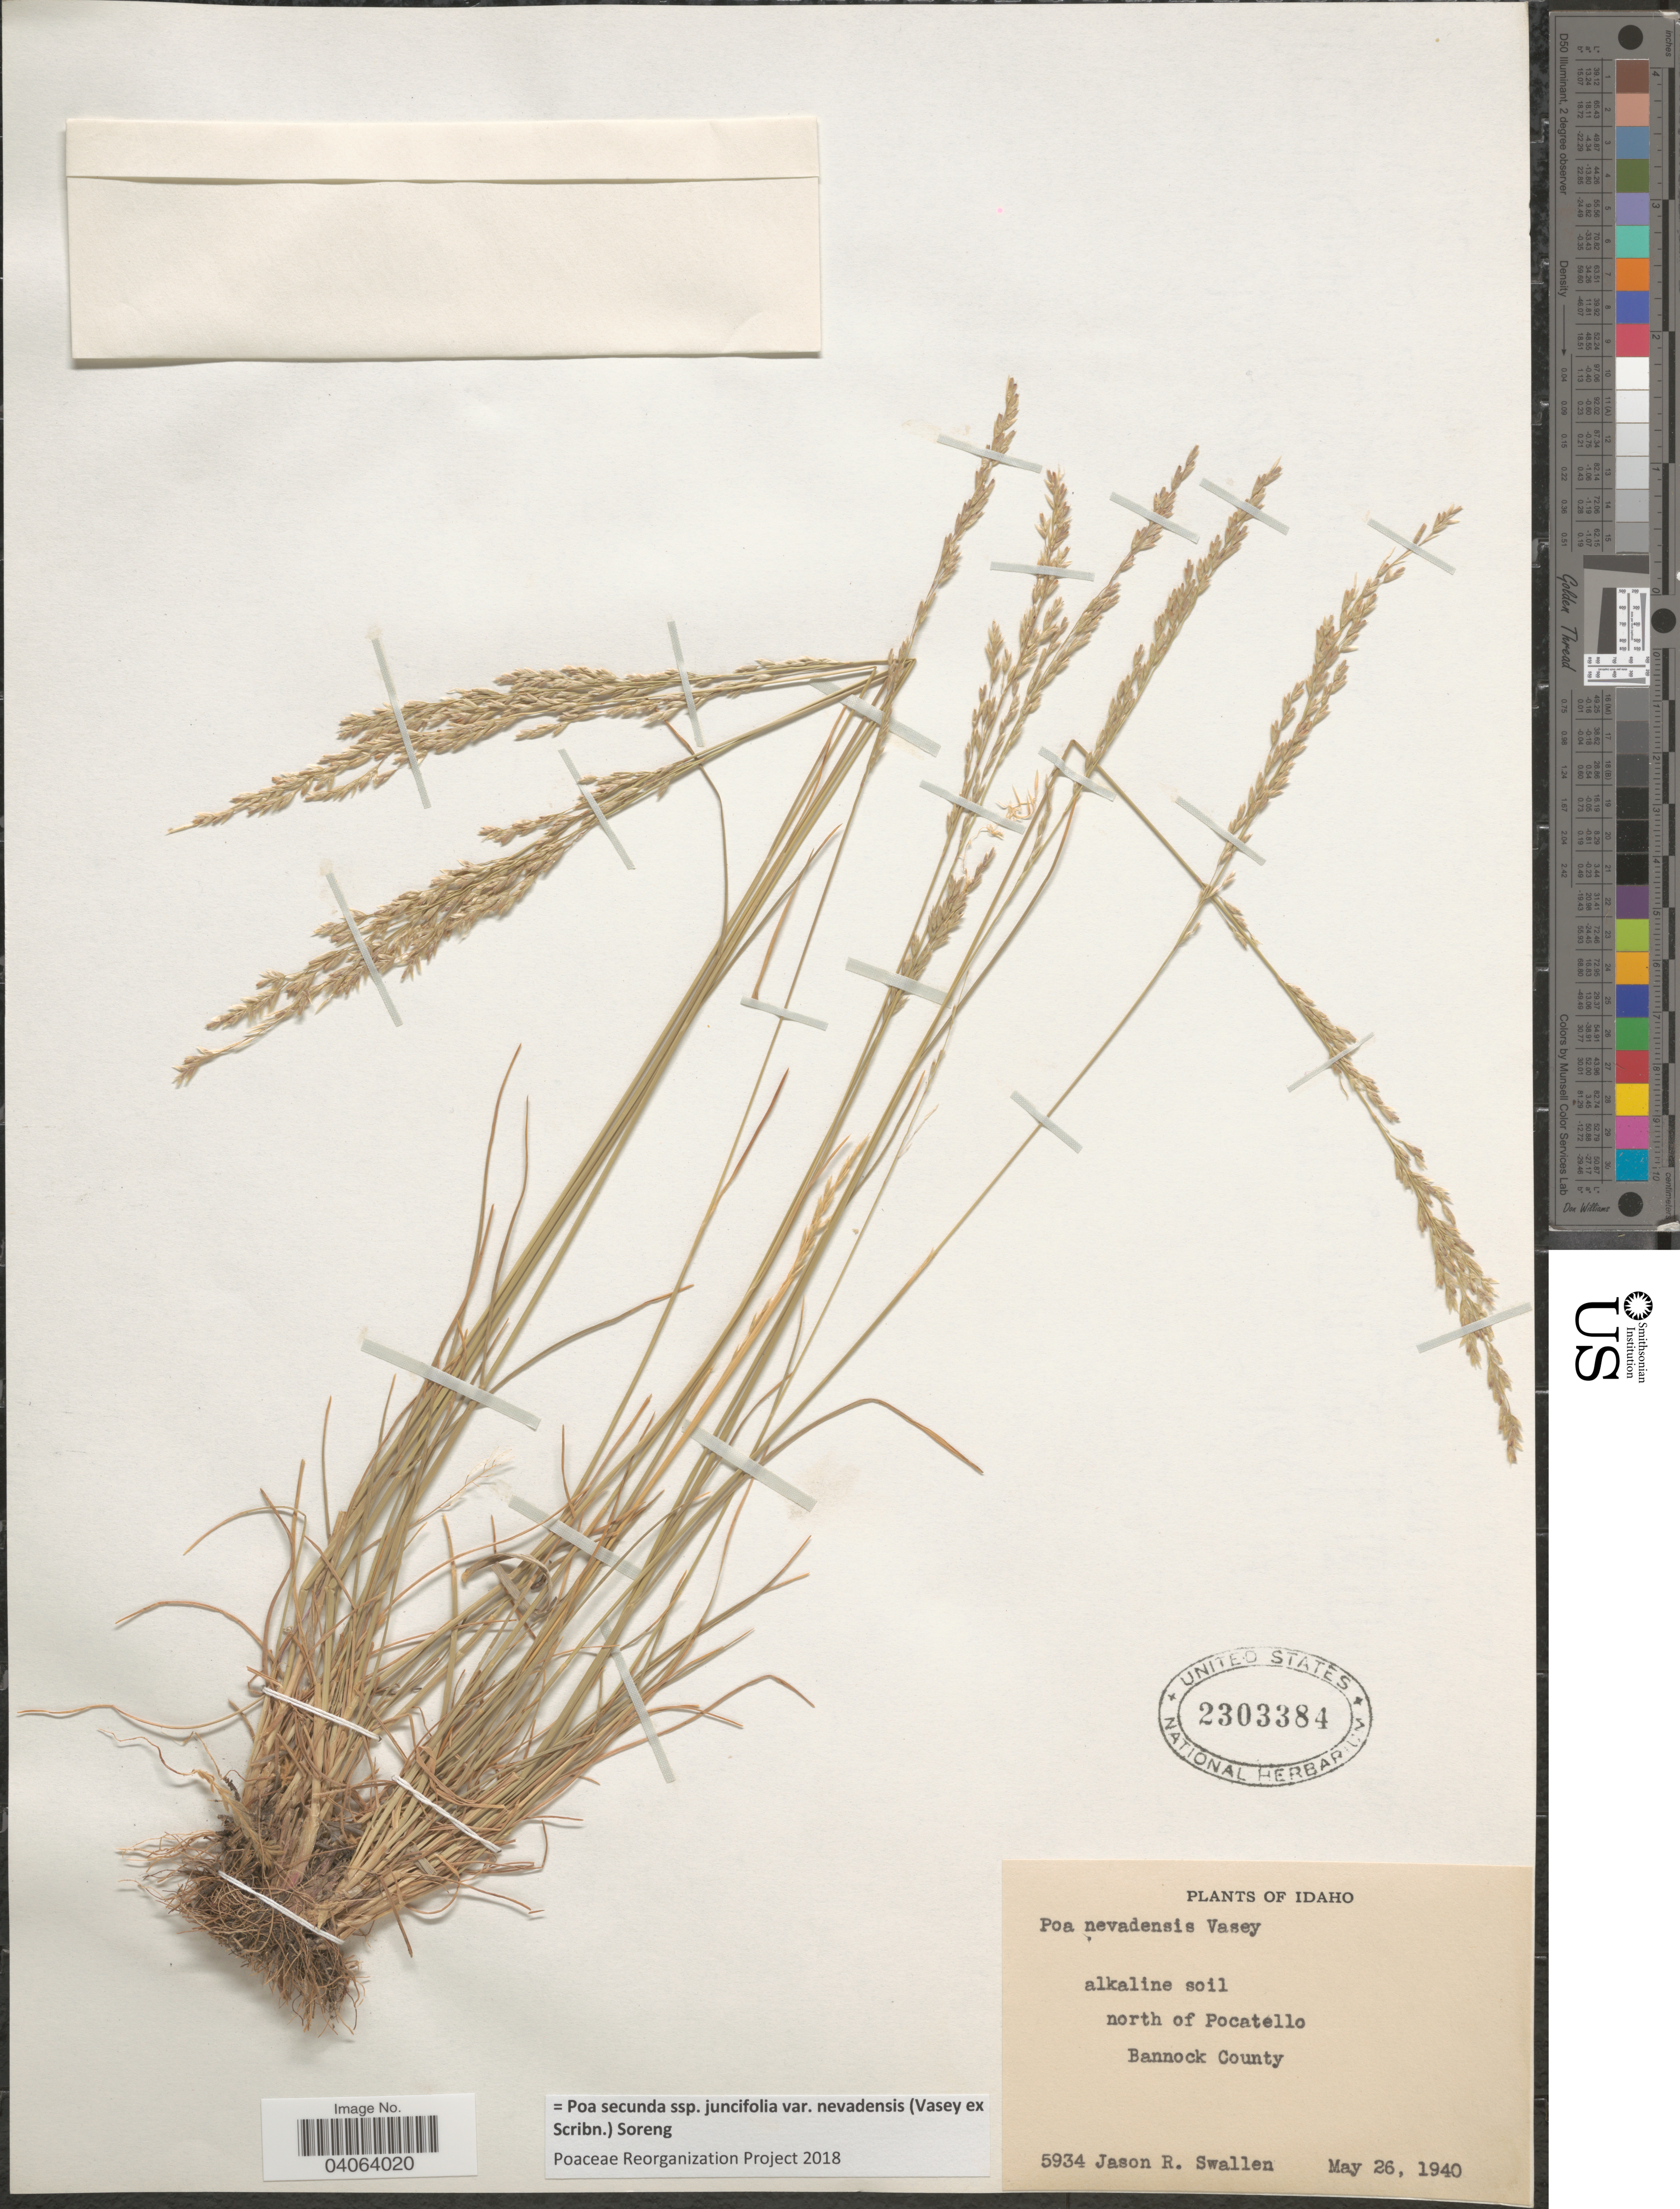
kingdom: Plantae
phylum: Tracheophyta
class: Liliopsida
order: Poales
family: Poaceae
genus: Poa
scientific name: Poa secunda subsp. juncifolia var. nevadensis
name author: (Vasey ex Scribn.) Soreng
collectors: J. R. Swallen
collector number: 5934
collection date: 1940-05-26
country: United States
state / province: Idaho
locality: North of Pocatello. Bannock County.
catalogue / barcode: US 2303384